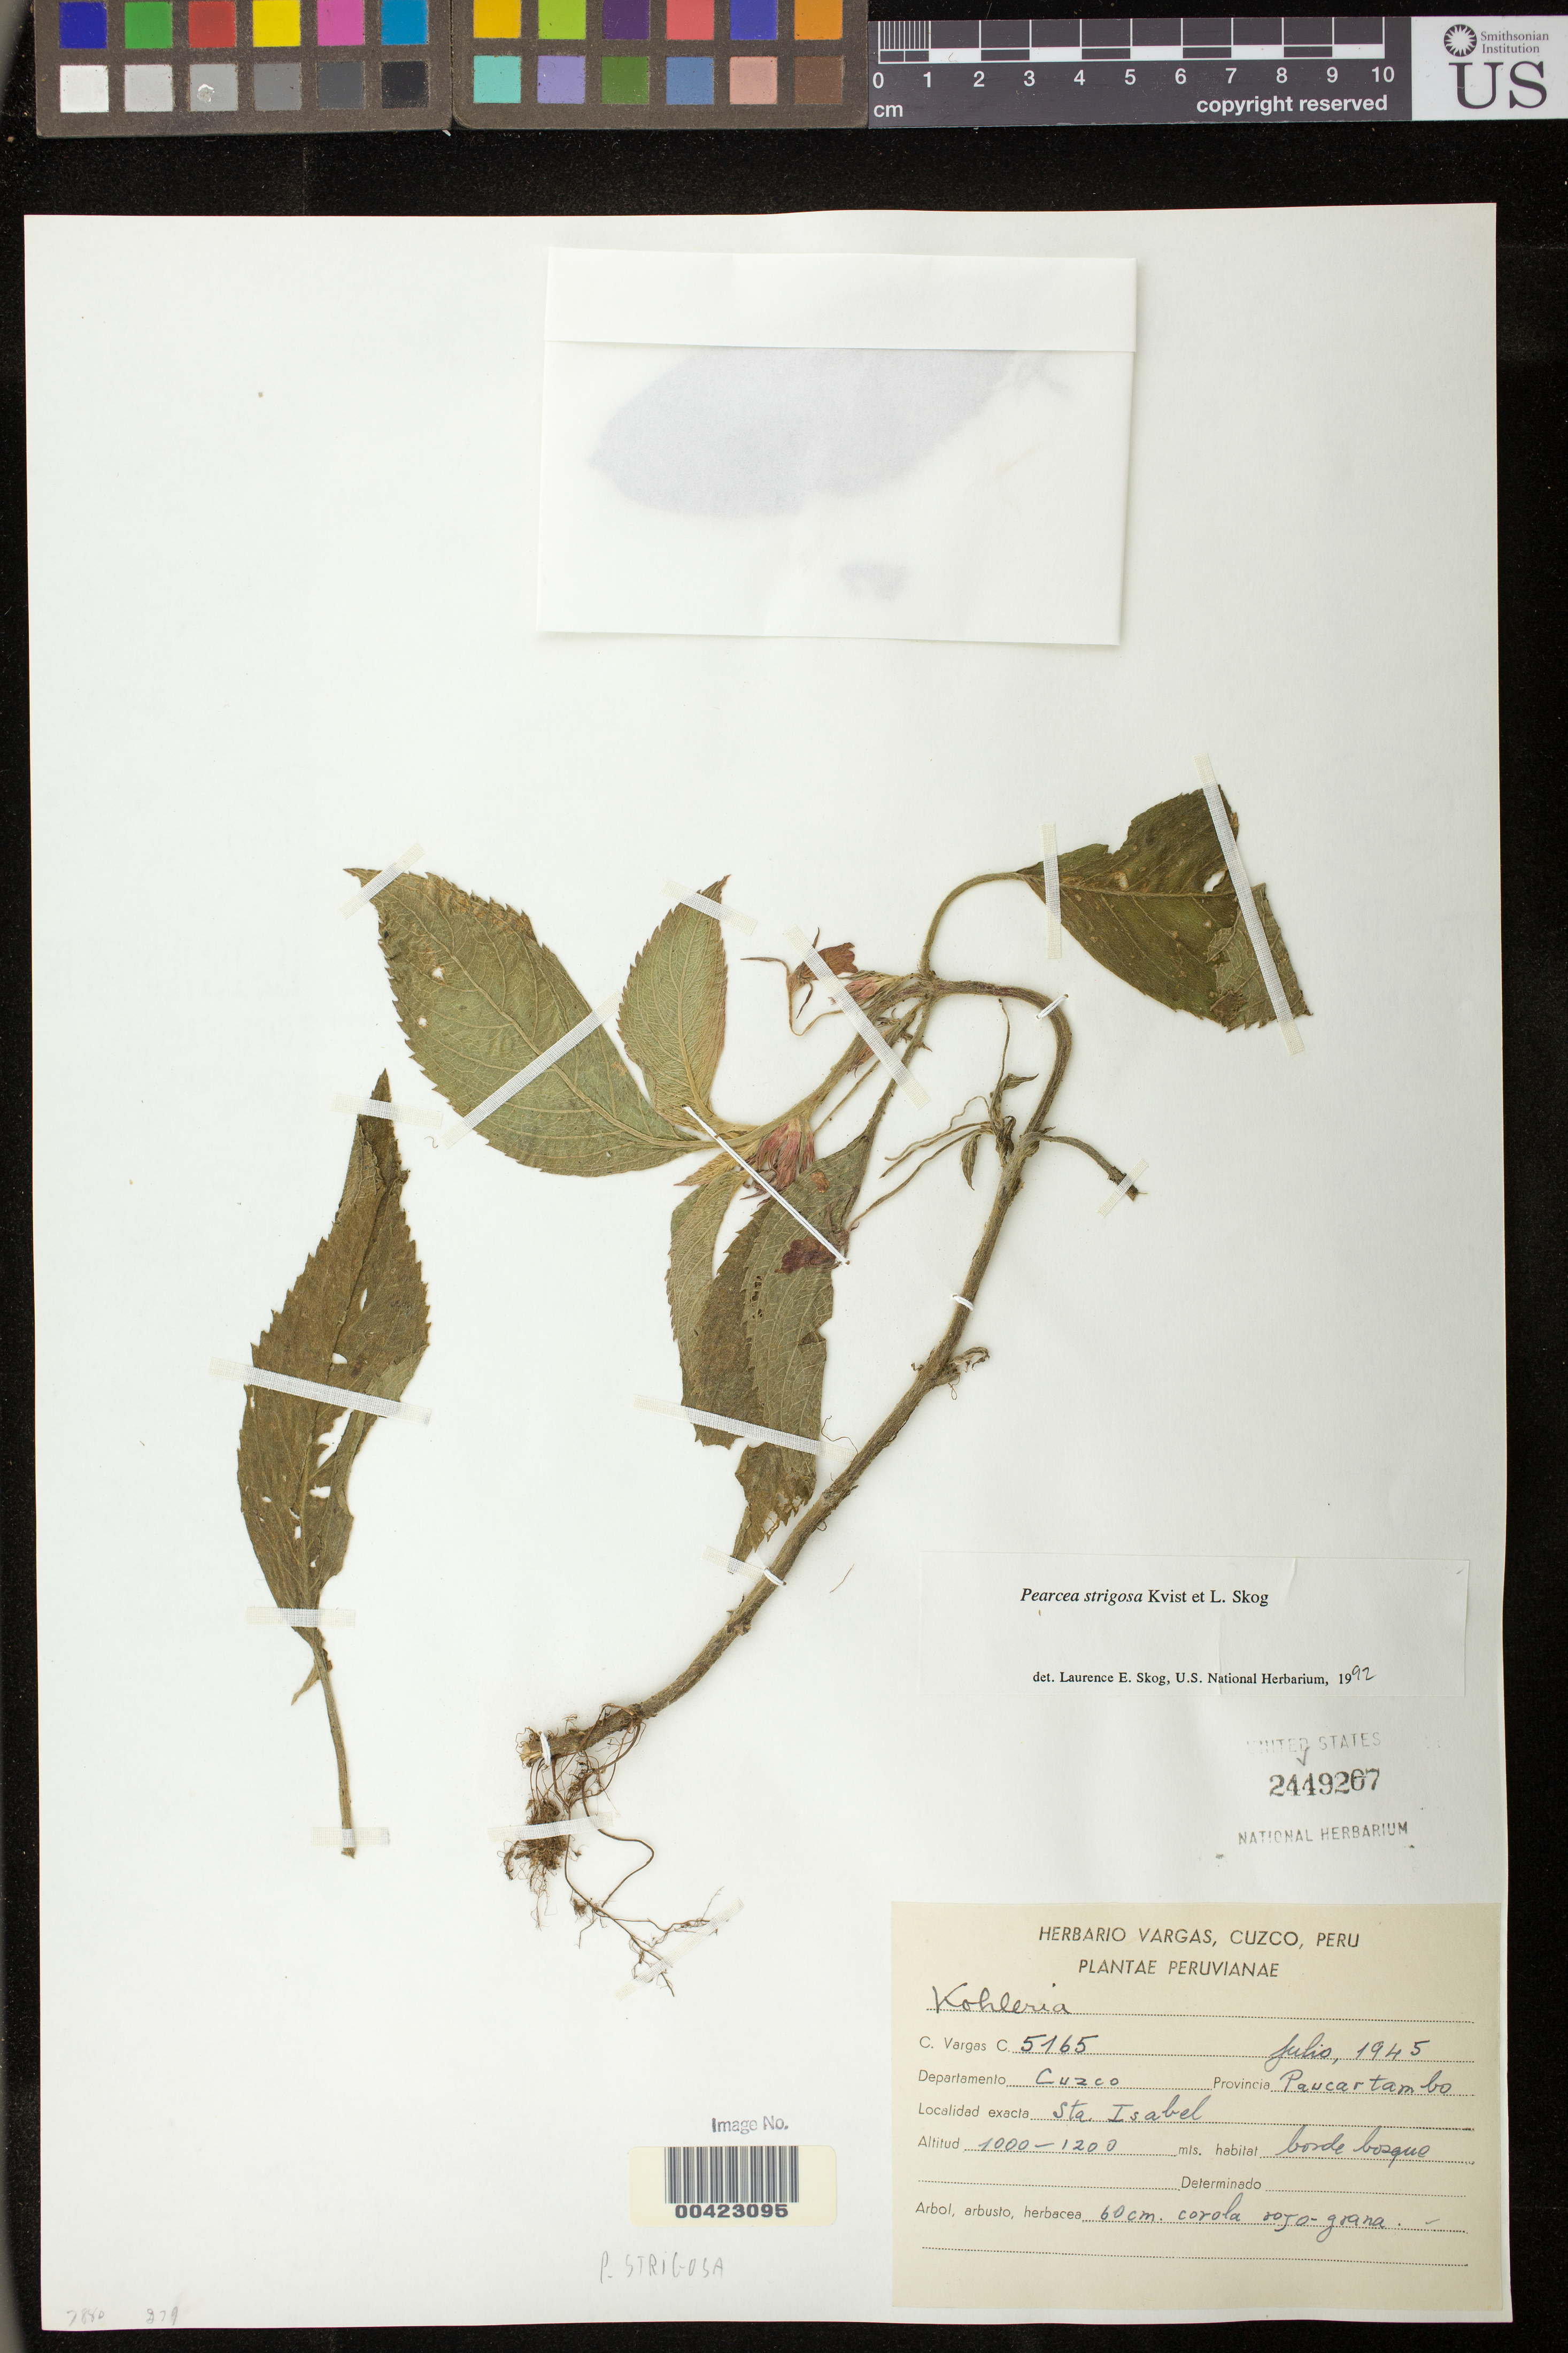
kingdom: Plantae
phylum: Tracheophyta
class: Magnoliopsida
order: Lamiales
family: Gesneriaceae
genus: Pearcea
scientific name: Pearcea strigosa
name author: L.P. Kvist & L.E. Skog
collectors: C. Vargas C.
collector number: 5165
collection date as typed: Jul 1945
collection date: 1945-07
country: Peru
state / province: Cusco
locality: Paucartambo, Sta. Isabel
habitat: Borde bosque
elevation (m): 1000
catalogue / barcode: US 2449207